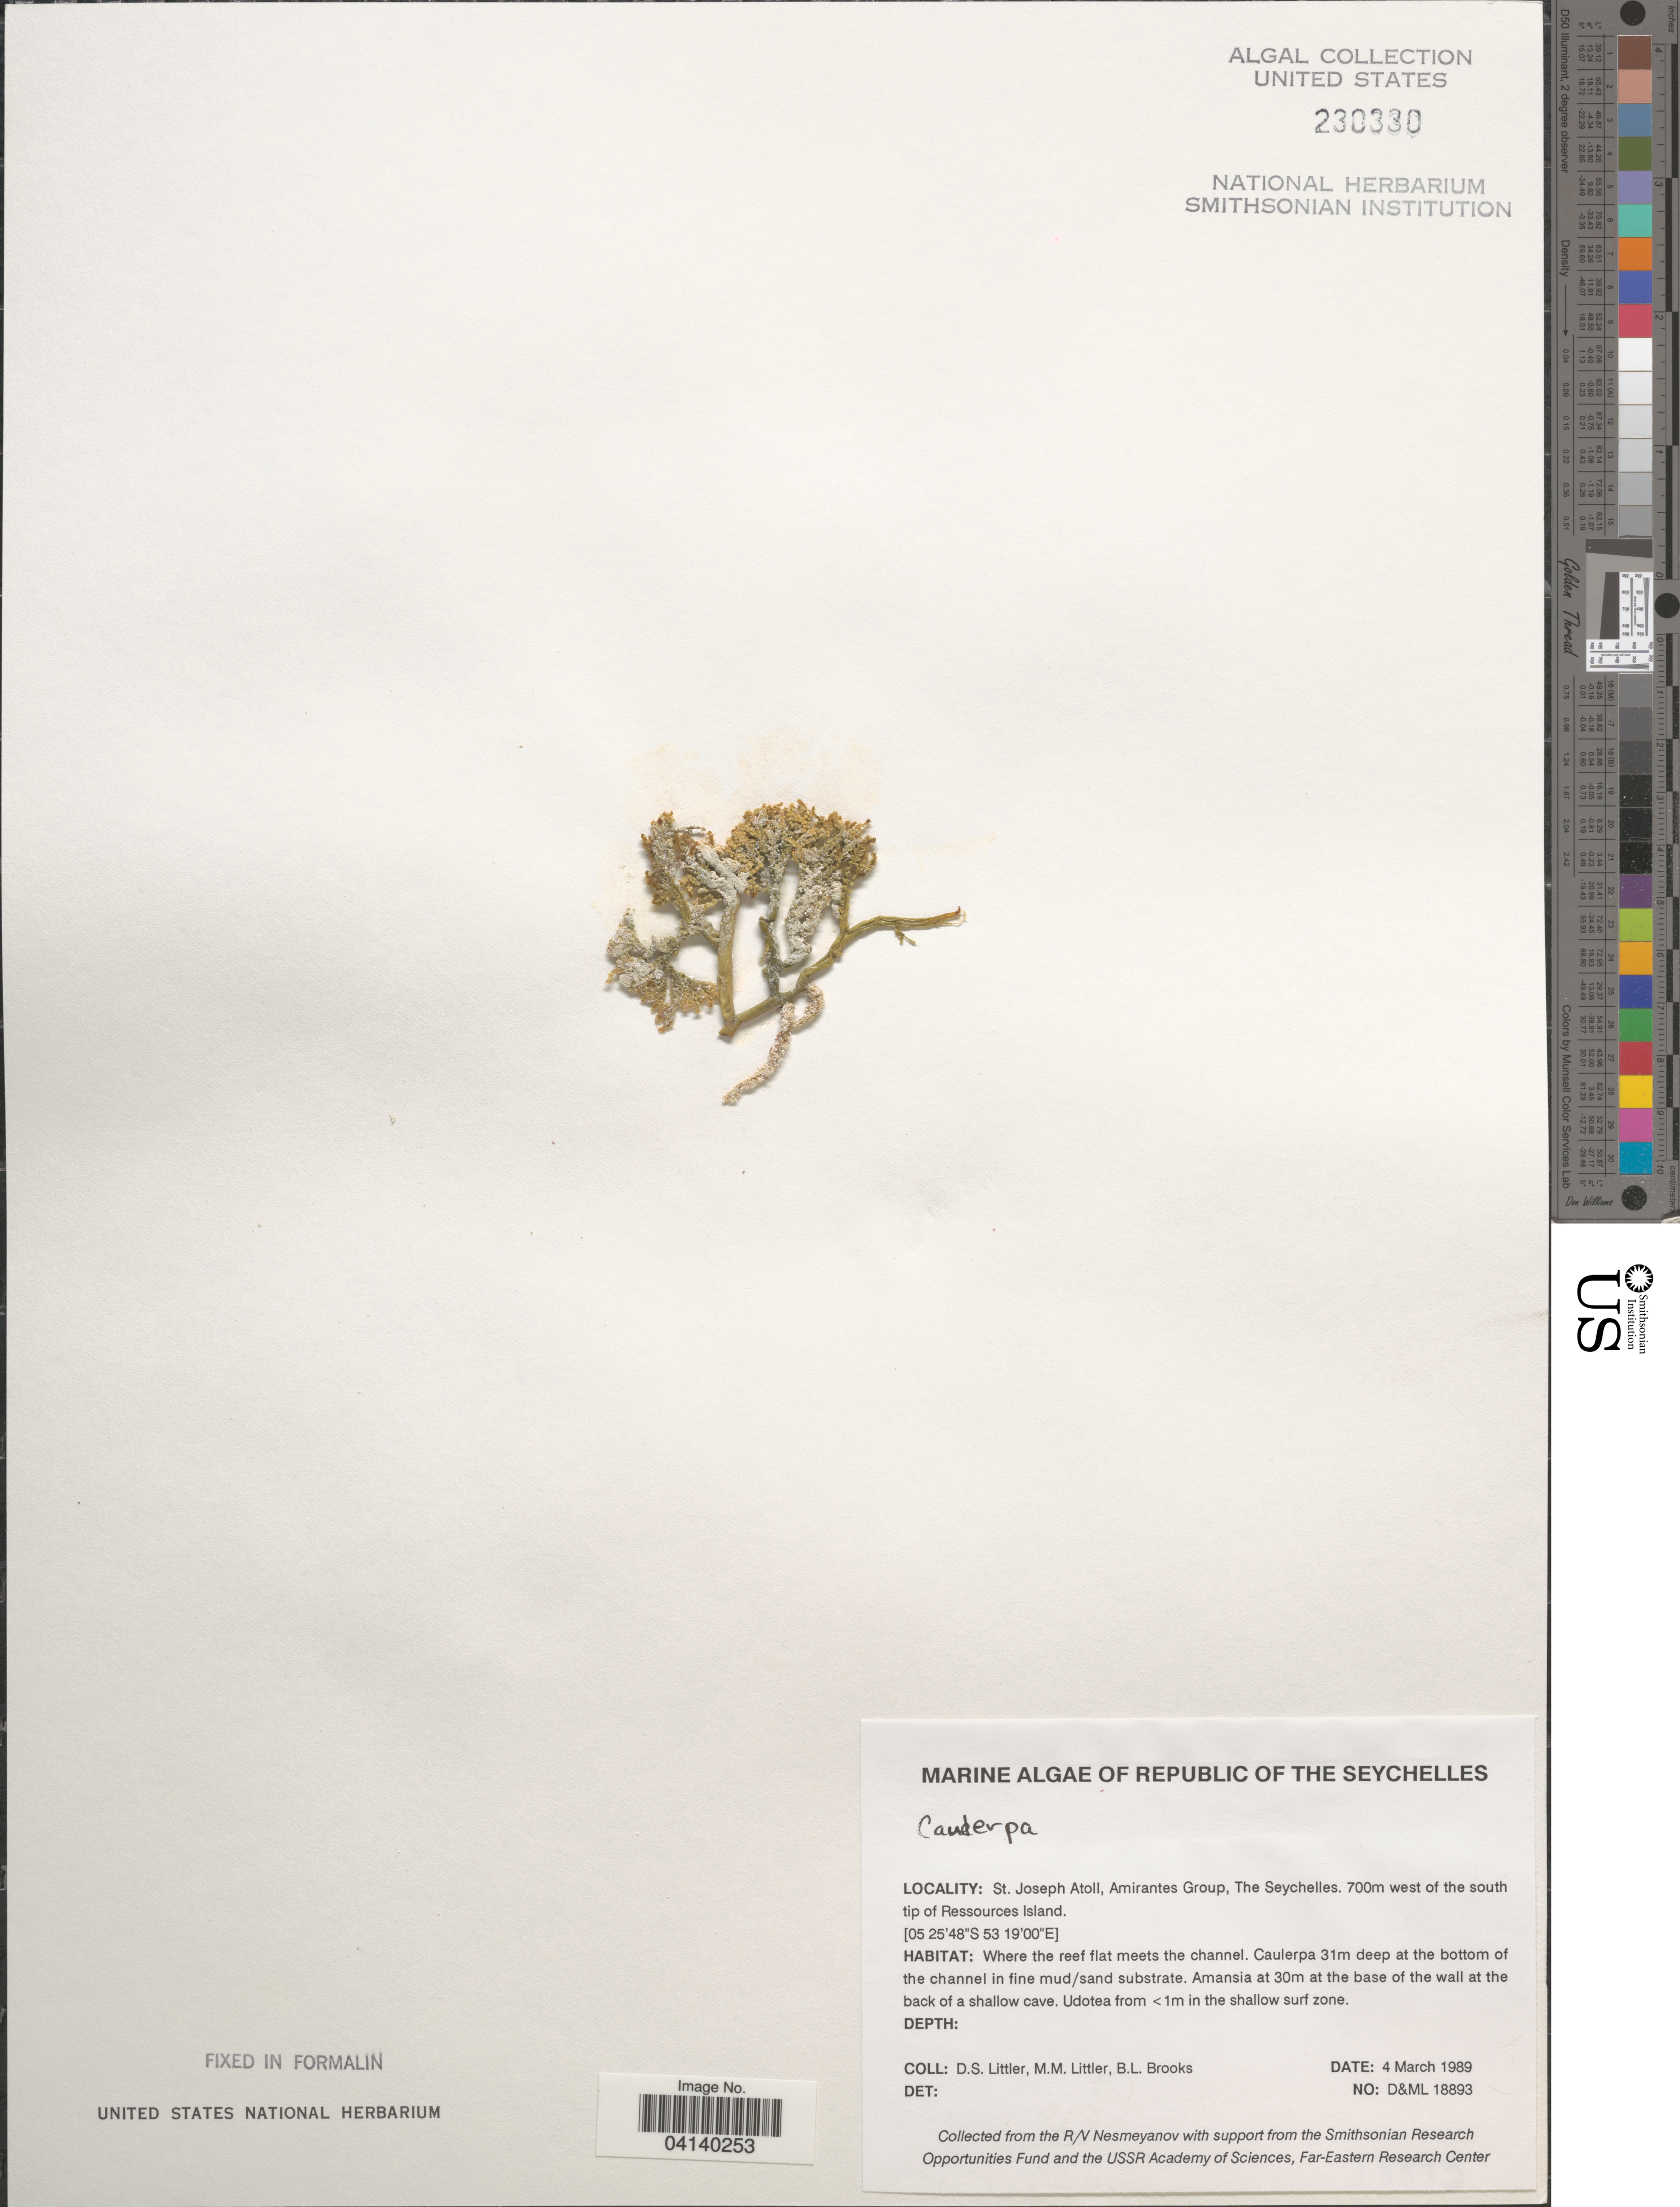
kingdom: Plantae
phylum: Chlorophyta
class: Ulvophyceae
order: Bryopsidales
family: Caulerpaceae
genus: Caulerpa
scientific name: Caulerpa sp.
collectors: D. S. Littler & B. Brooks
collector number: D&ML18893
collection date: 1989-03-04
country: Seychelles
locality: Republic of the Seychelles. St. Joseph Atoll, Amirantes Group. 700m west of the south tip of Ressources Island.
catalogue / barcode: US 230330